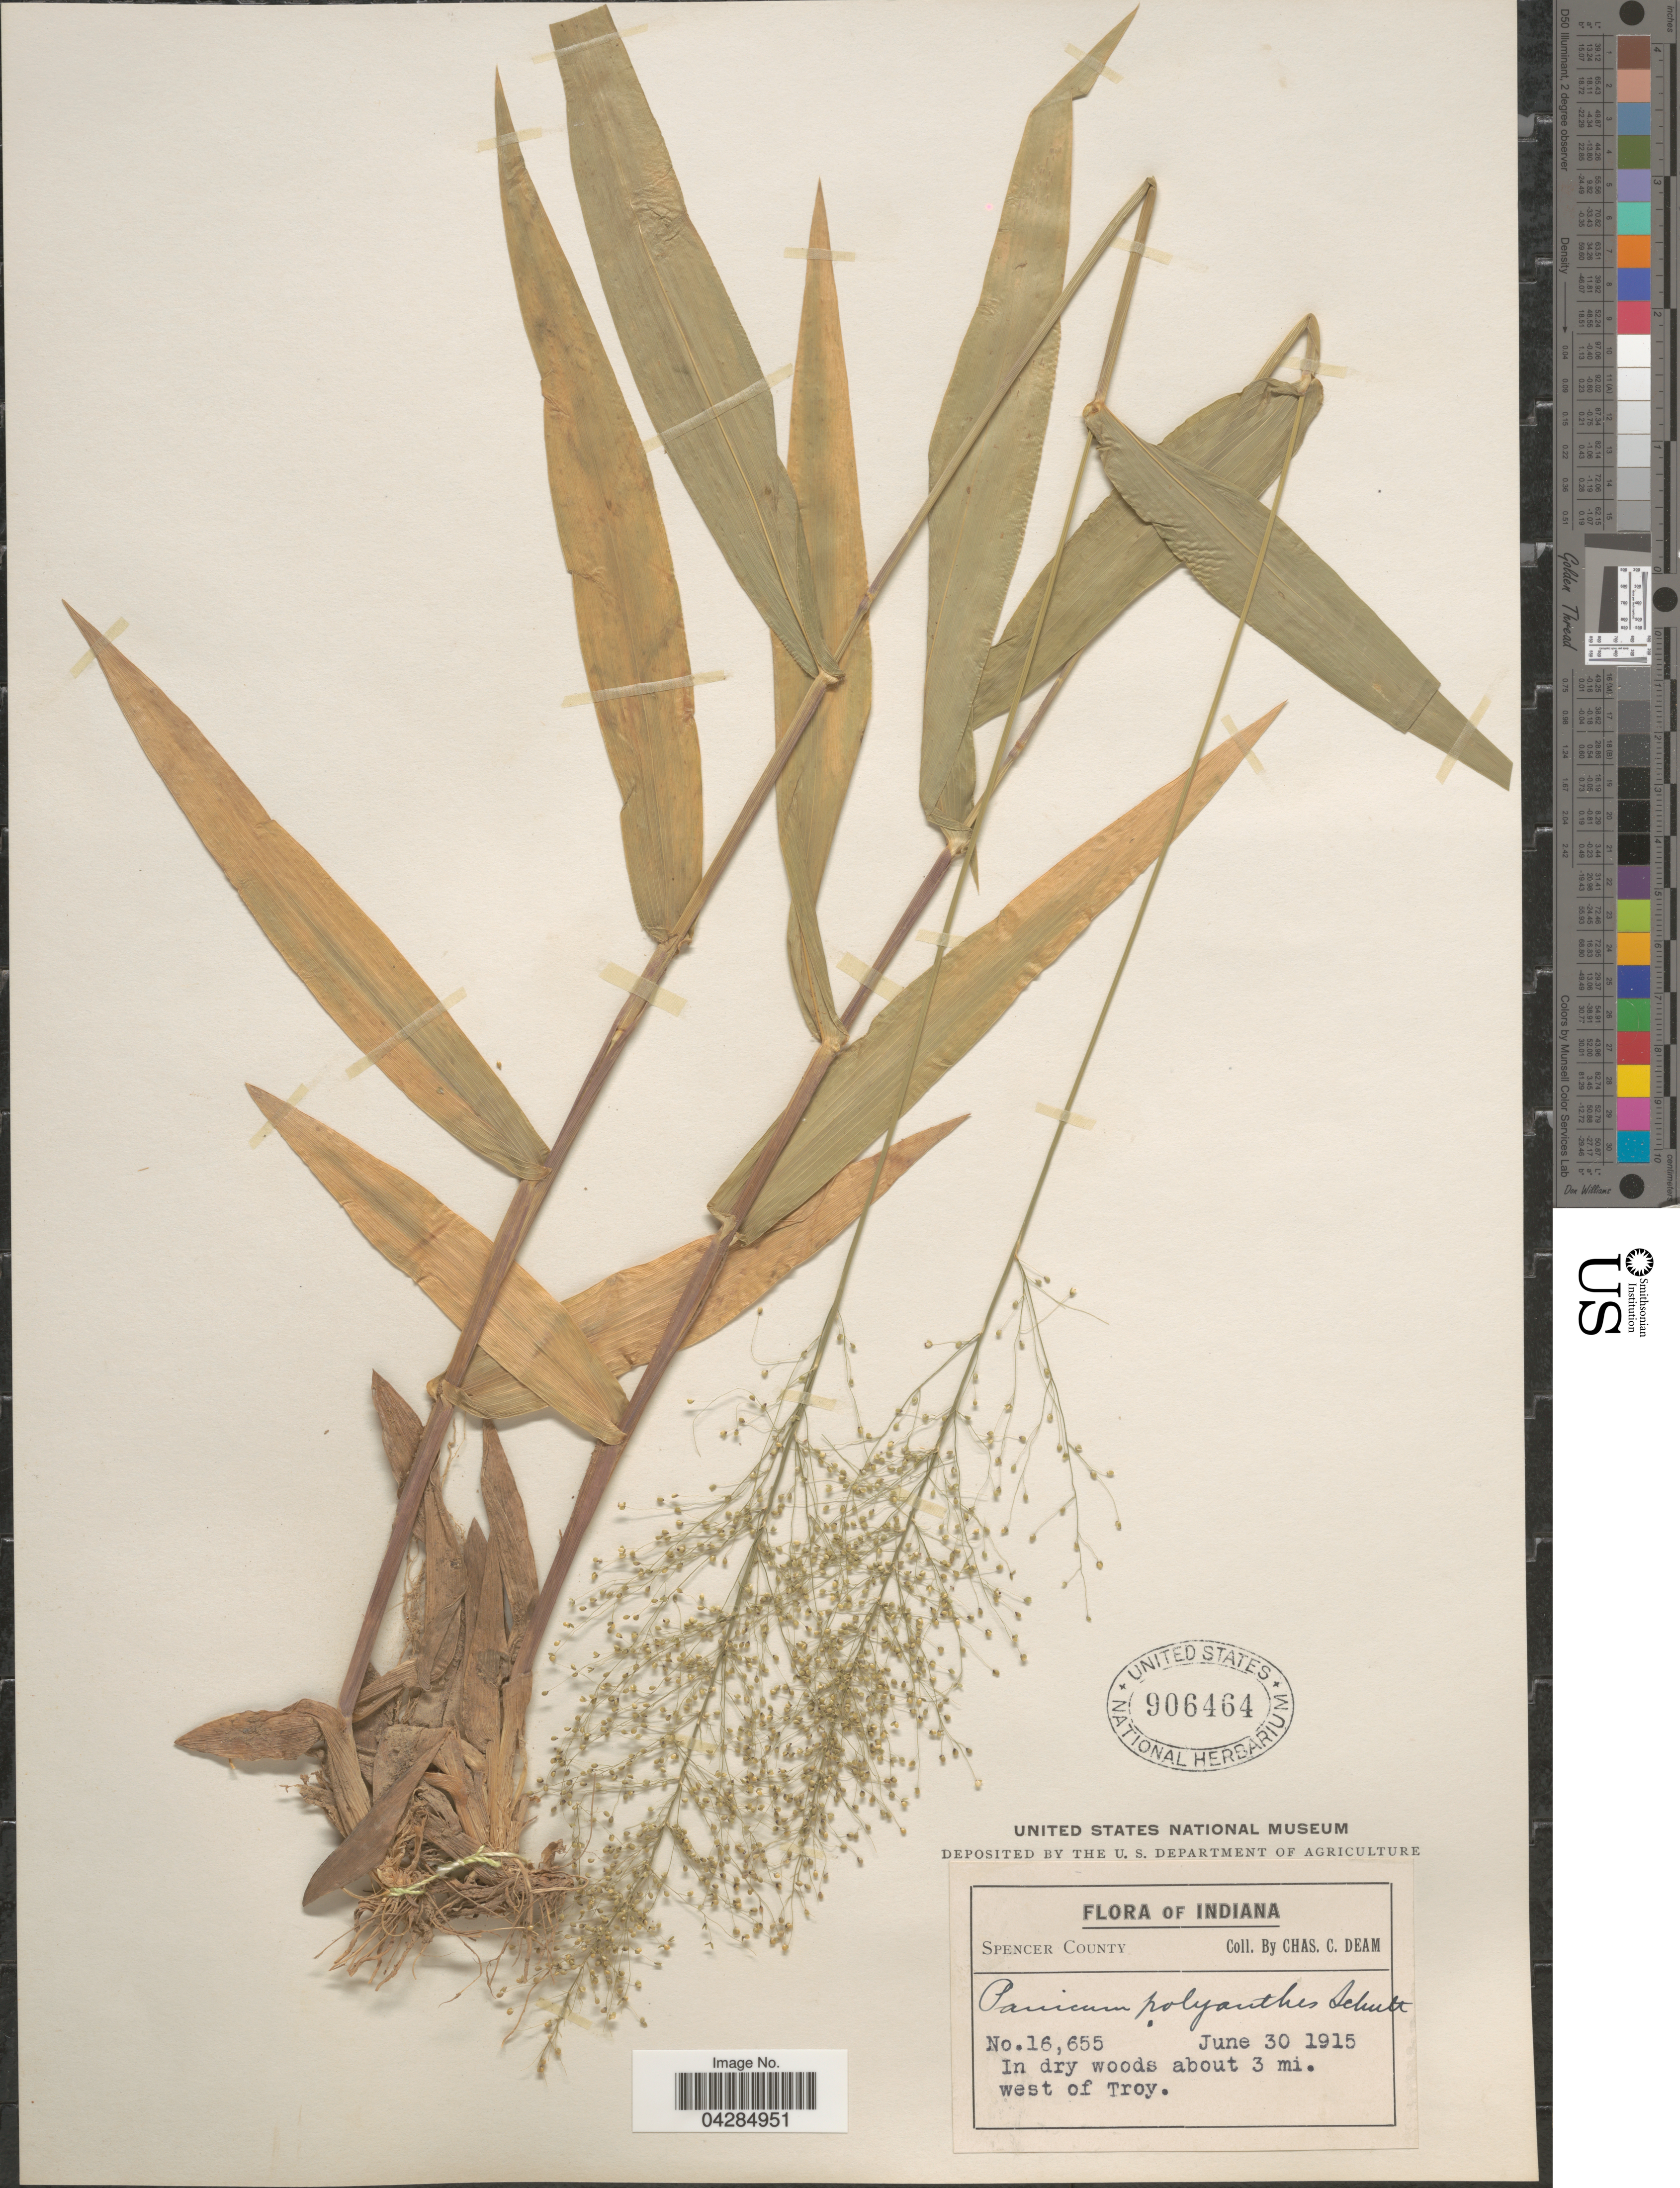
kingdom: Plantae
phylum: Tracheophyta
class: Liliopsida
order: Poales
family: Poaceae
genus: Dichanthelium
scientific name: Dichanthelium portoricense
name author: (Desv. ex Ham.) B.F. Hansen & Wunderlin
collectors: C. C. Deam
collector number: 16655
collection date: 1915-06-30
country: United States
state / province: Indiana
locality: Spencer County. About 3 mi. west of Troy.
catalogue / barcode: US 906464